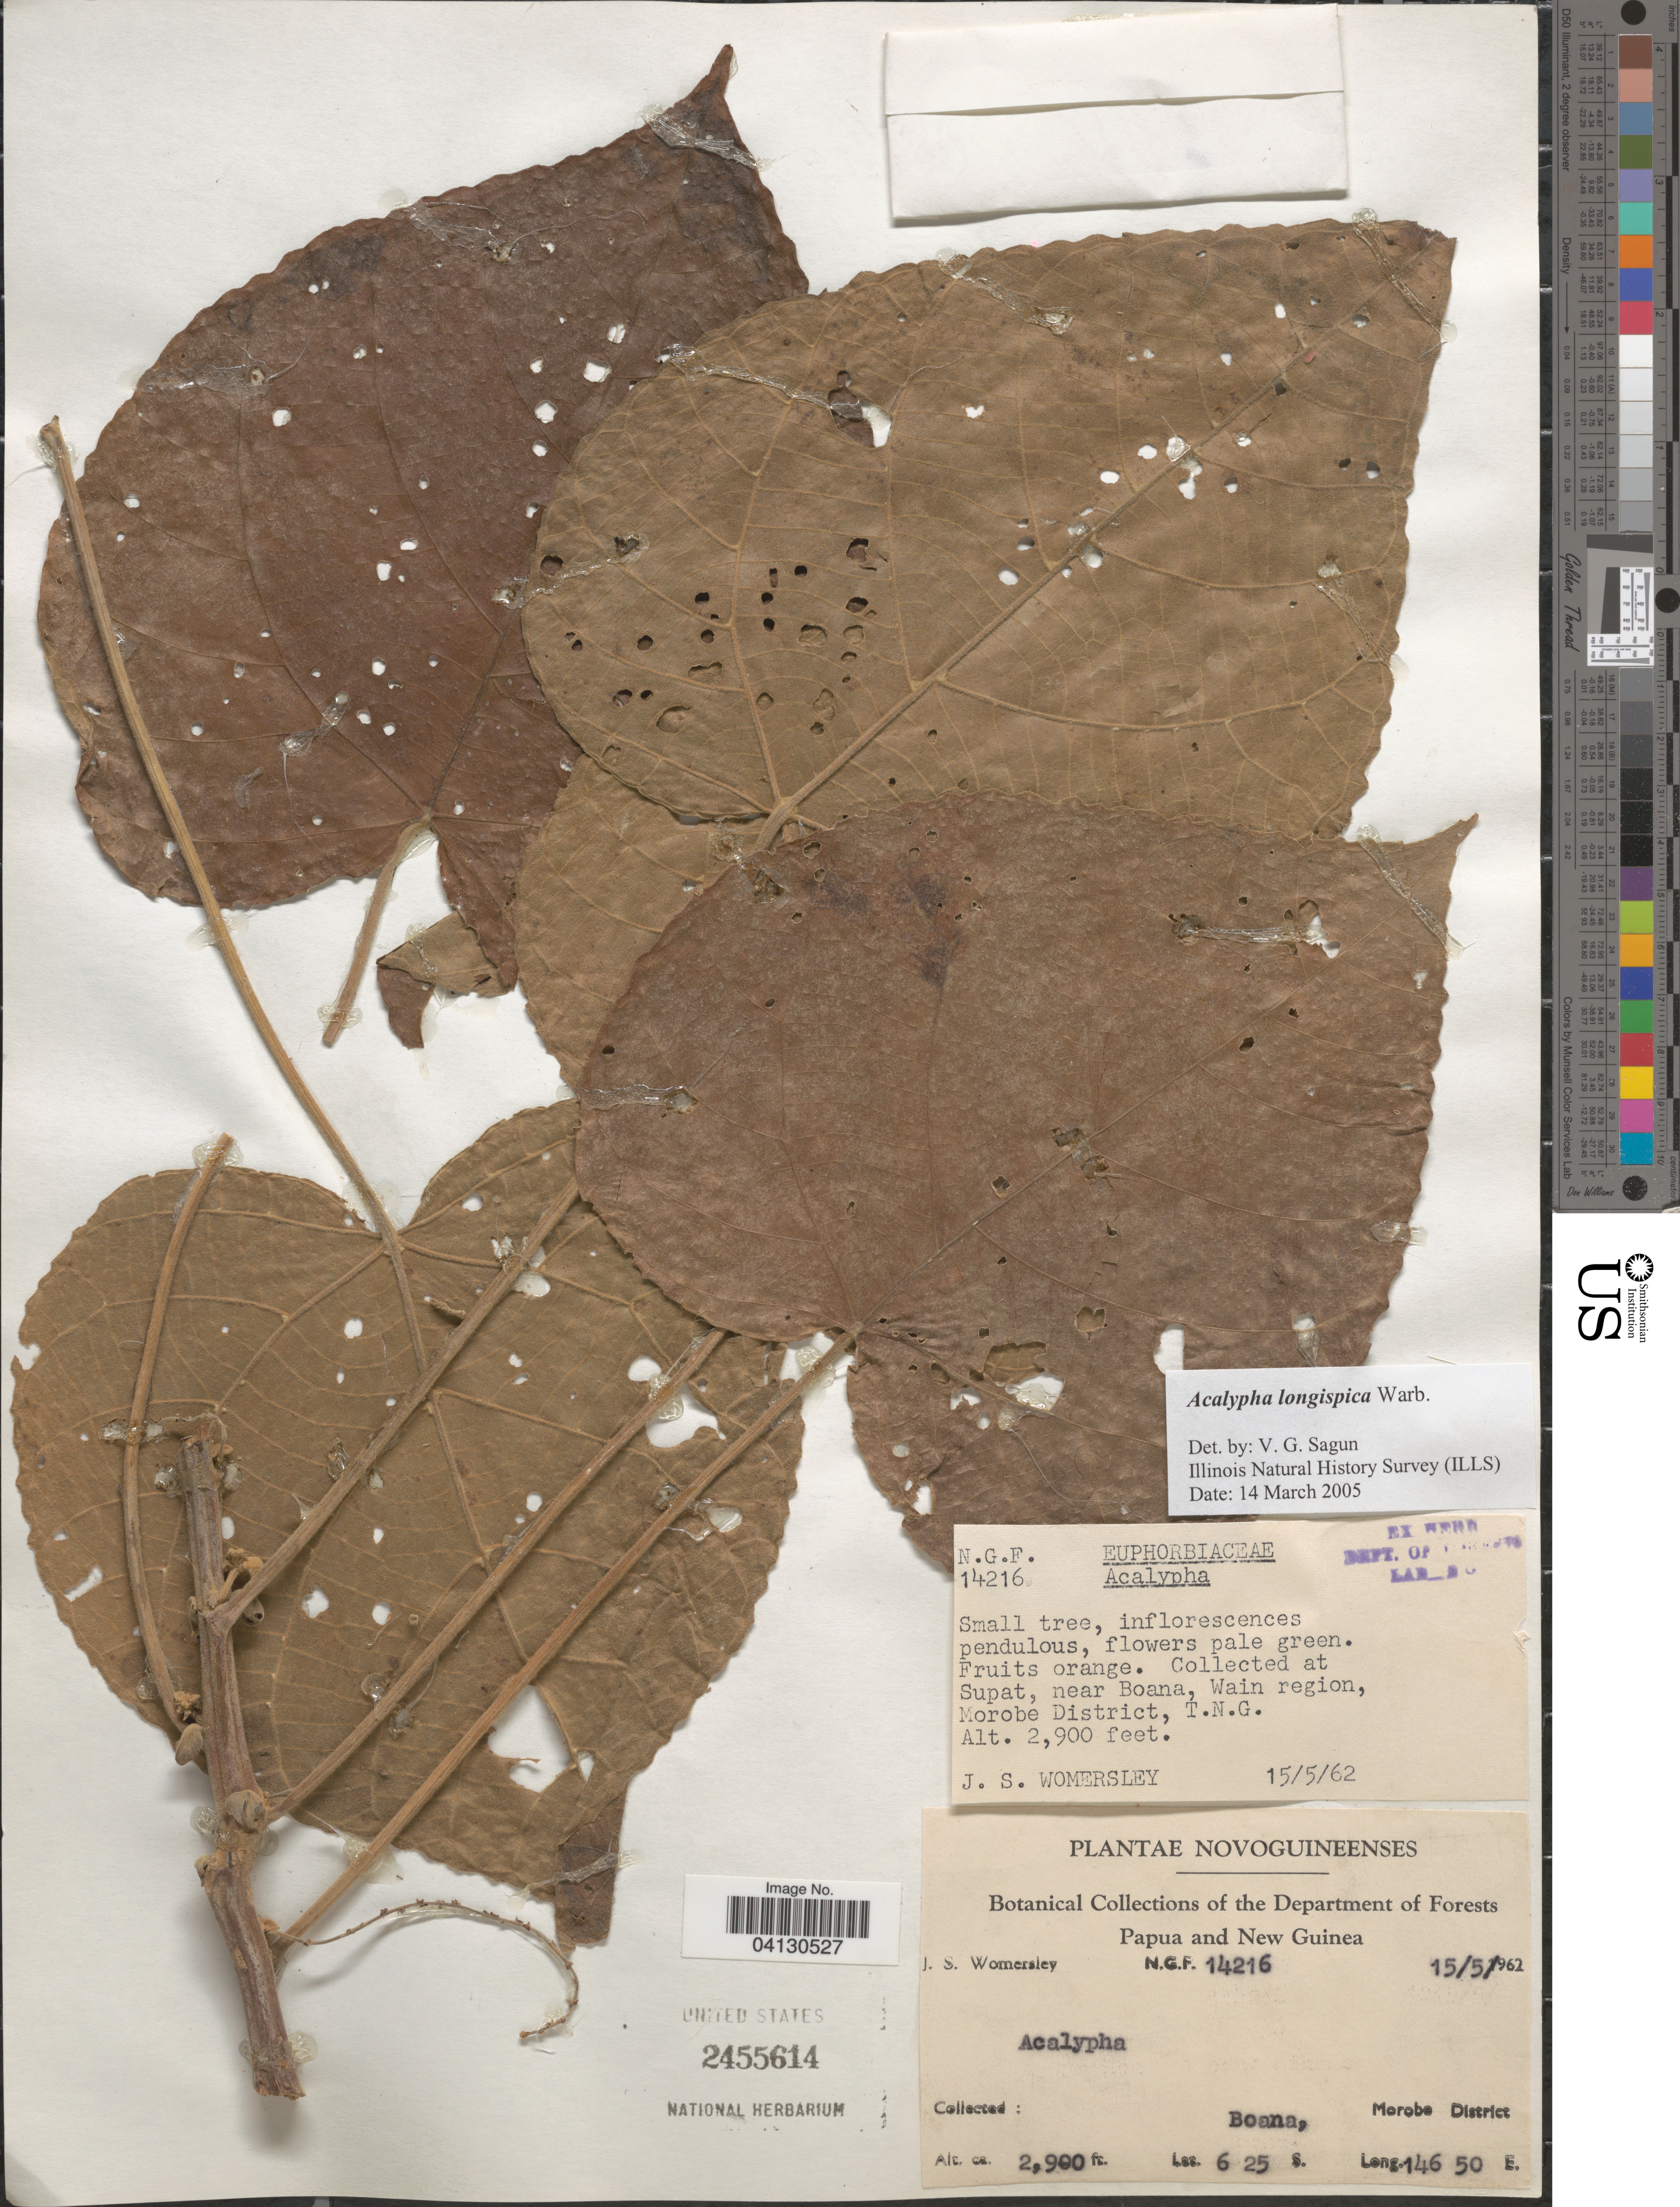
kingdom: Plantae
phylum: Tracheophyta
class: Magnoliopsida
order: Malpighiales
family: Euphorbiaceae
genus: Acalypha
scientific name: Acalypha longispica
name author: Warb.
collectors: J. S. Womersley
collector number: NGF14216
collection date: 1962-05-15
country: Papua New Guinea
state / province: Morobe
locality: Novoguineenses. Supat, near Boana, Wain region, Morobe District, T.N.G.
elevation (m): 884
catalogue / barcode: US 2455614